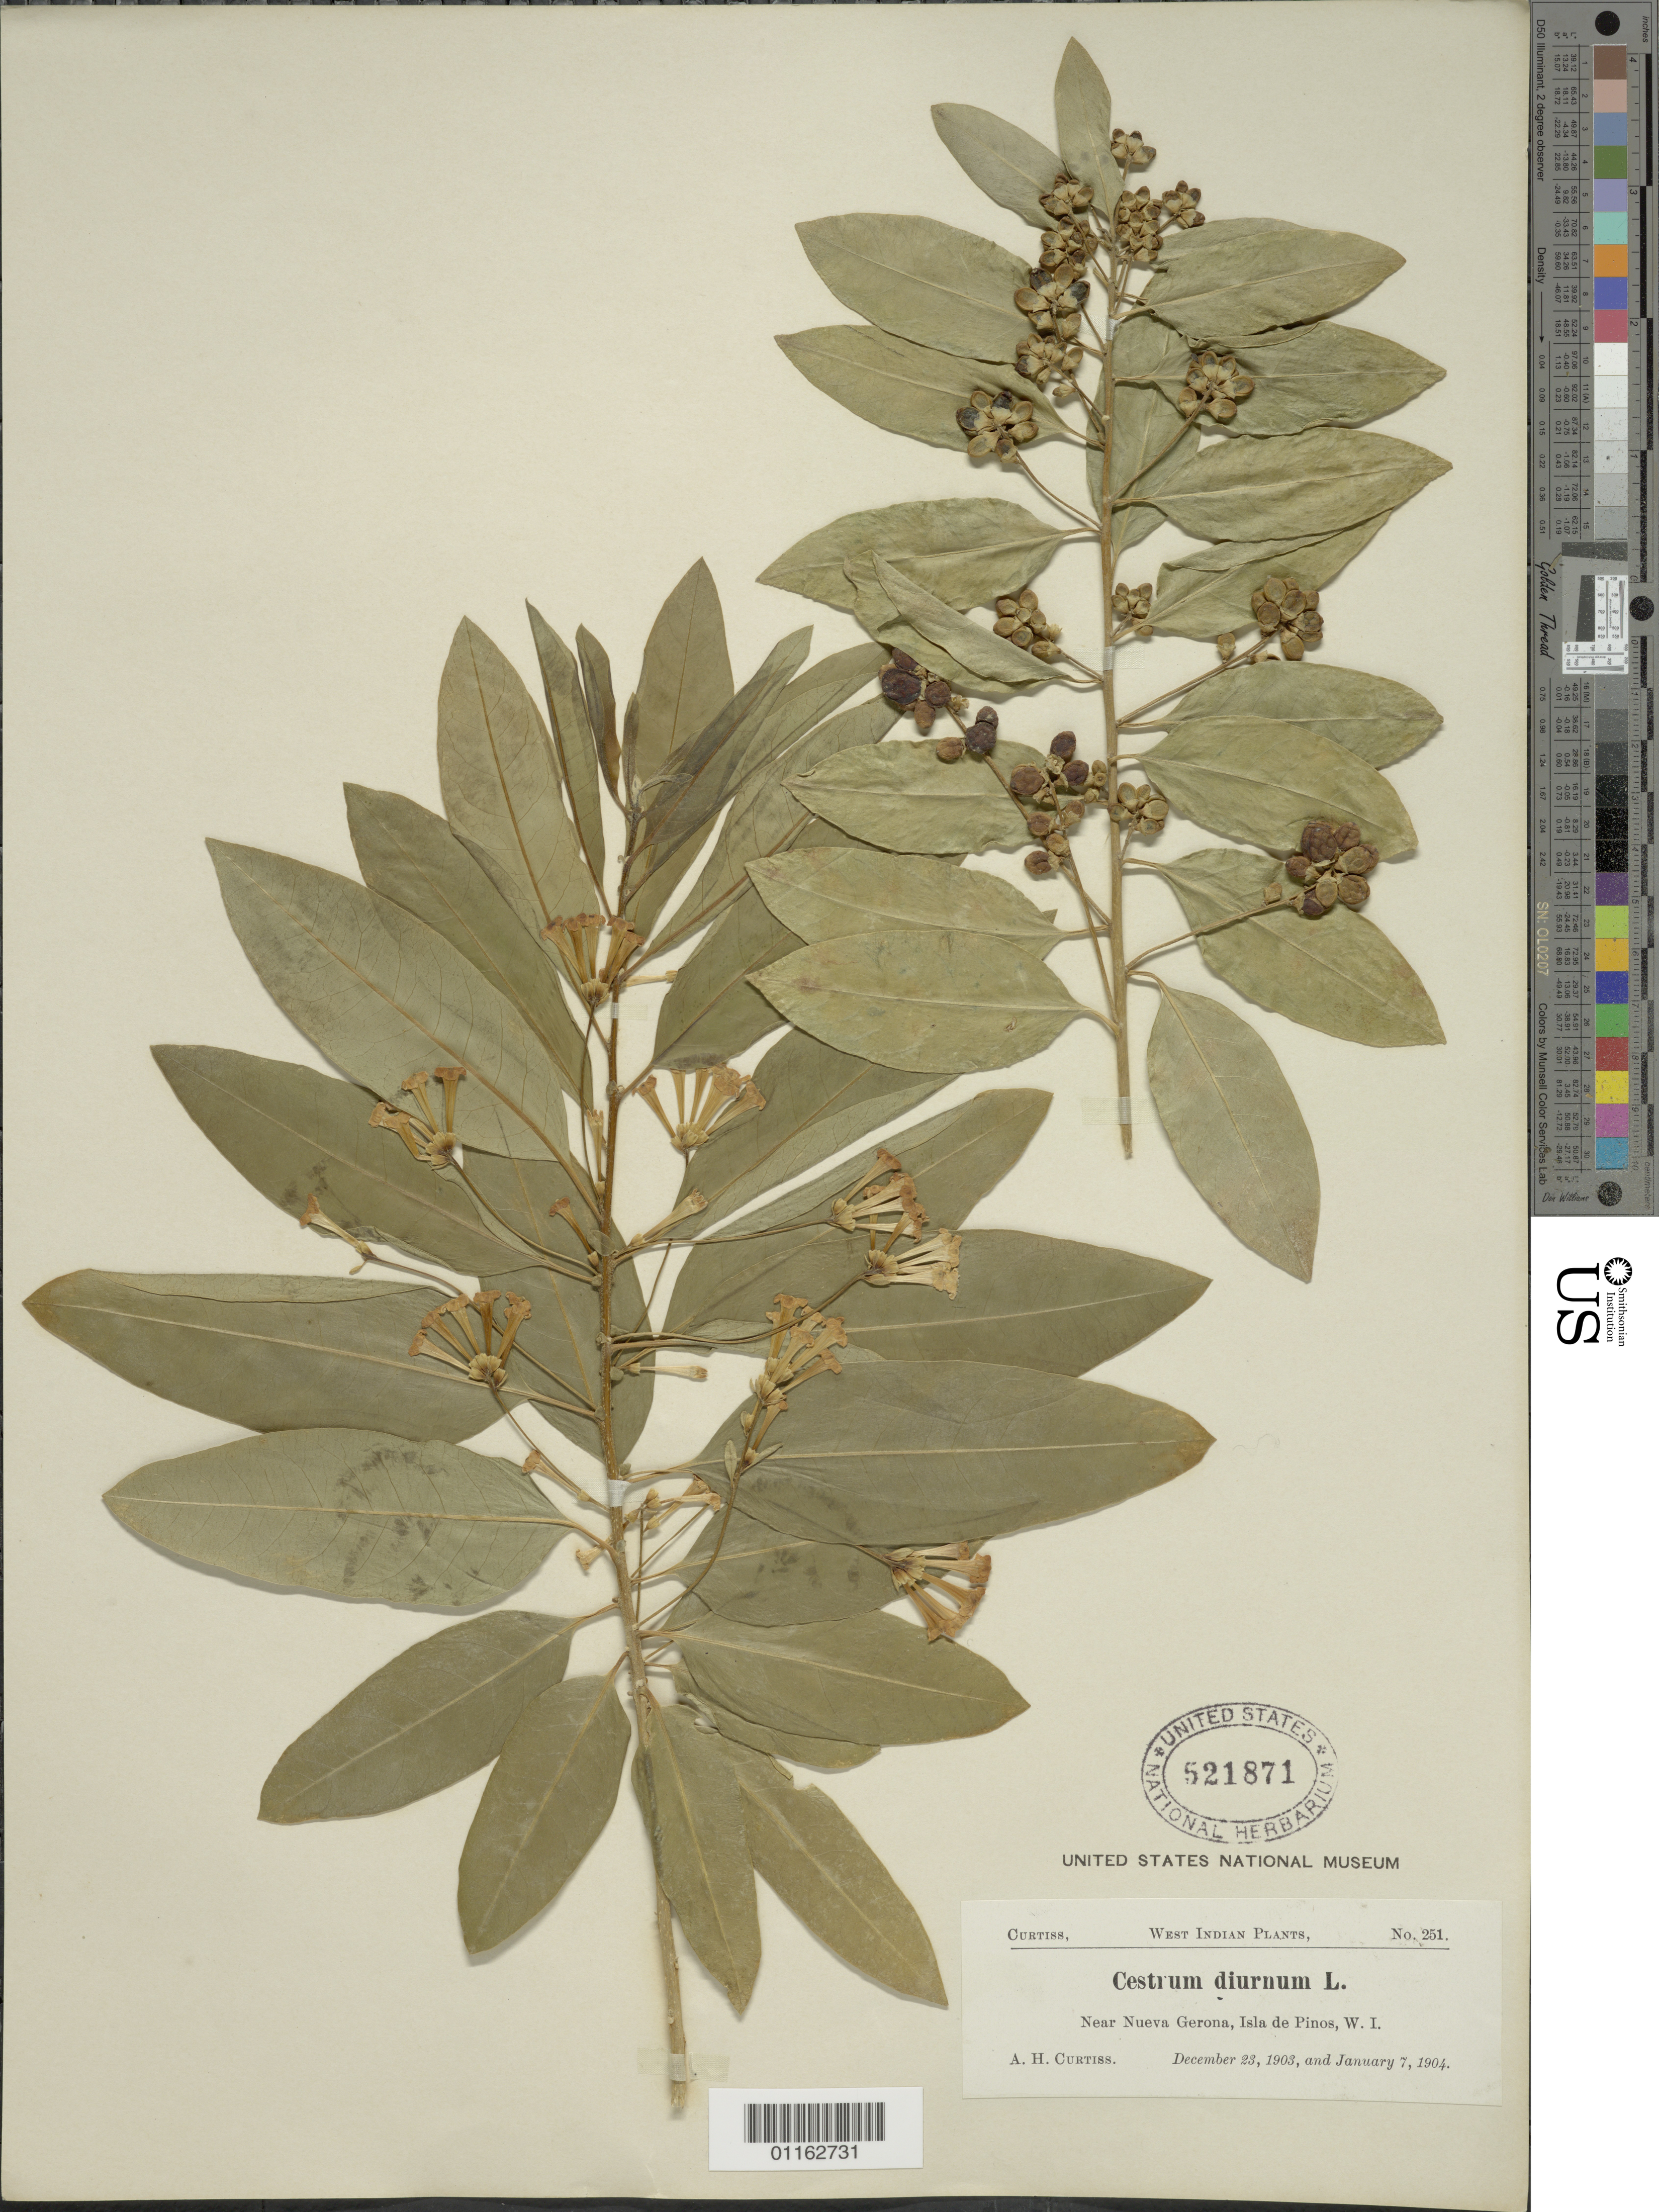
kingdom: Plantae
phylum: Tracheophyta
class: Magnoliopsida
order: Solanales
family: Solanaceae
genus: Cestrum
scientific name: Cestrum diurnum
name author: L.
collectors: A. H. Curtiss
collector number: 251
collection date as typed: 23 Dec 1903 and 07 Jan 1904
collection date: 1903-12-23,1904-01-07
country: Cuba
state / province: Isla de la Juventud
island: Isla de la Juventud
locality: Near Nueva Gerona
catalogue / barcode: US 521871